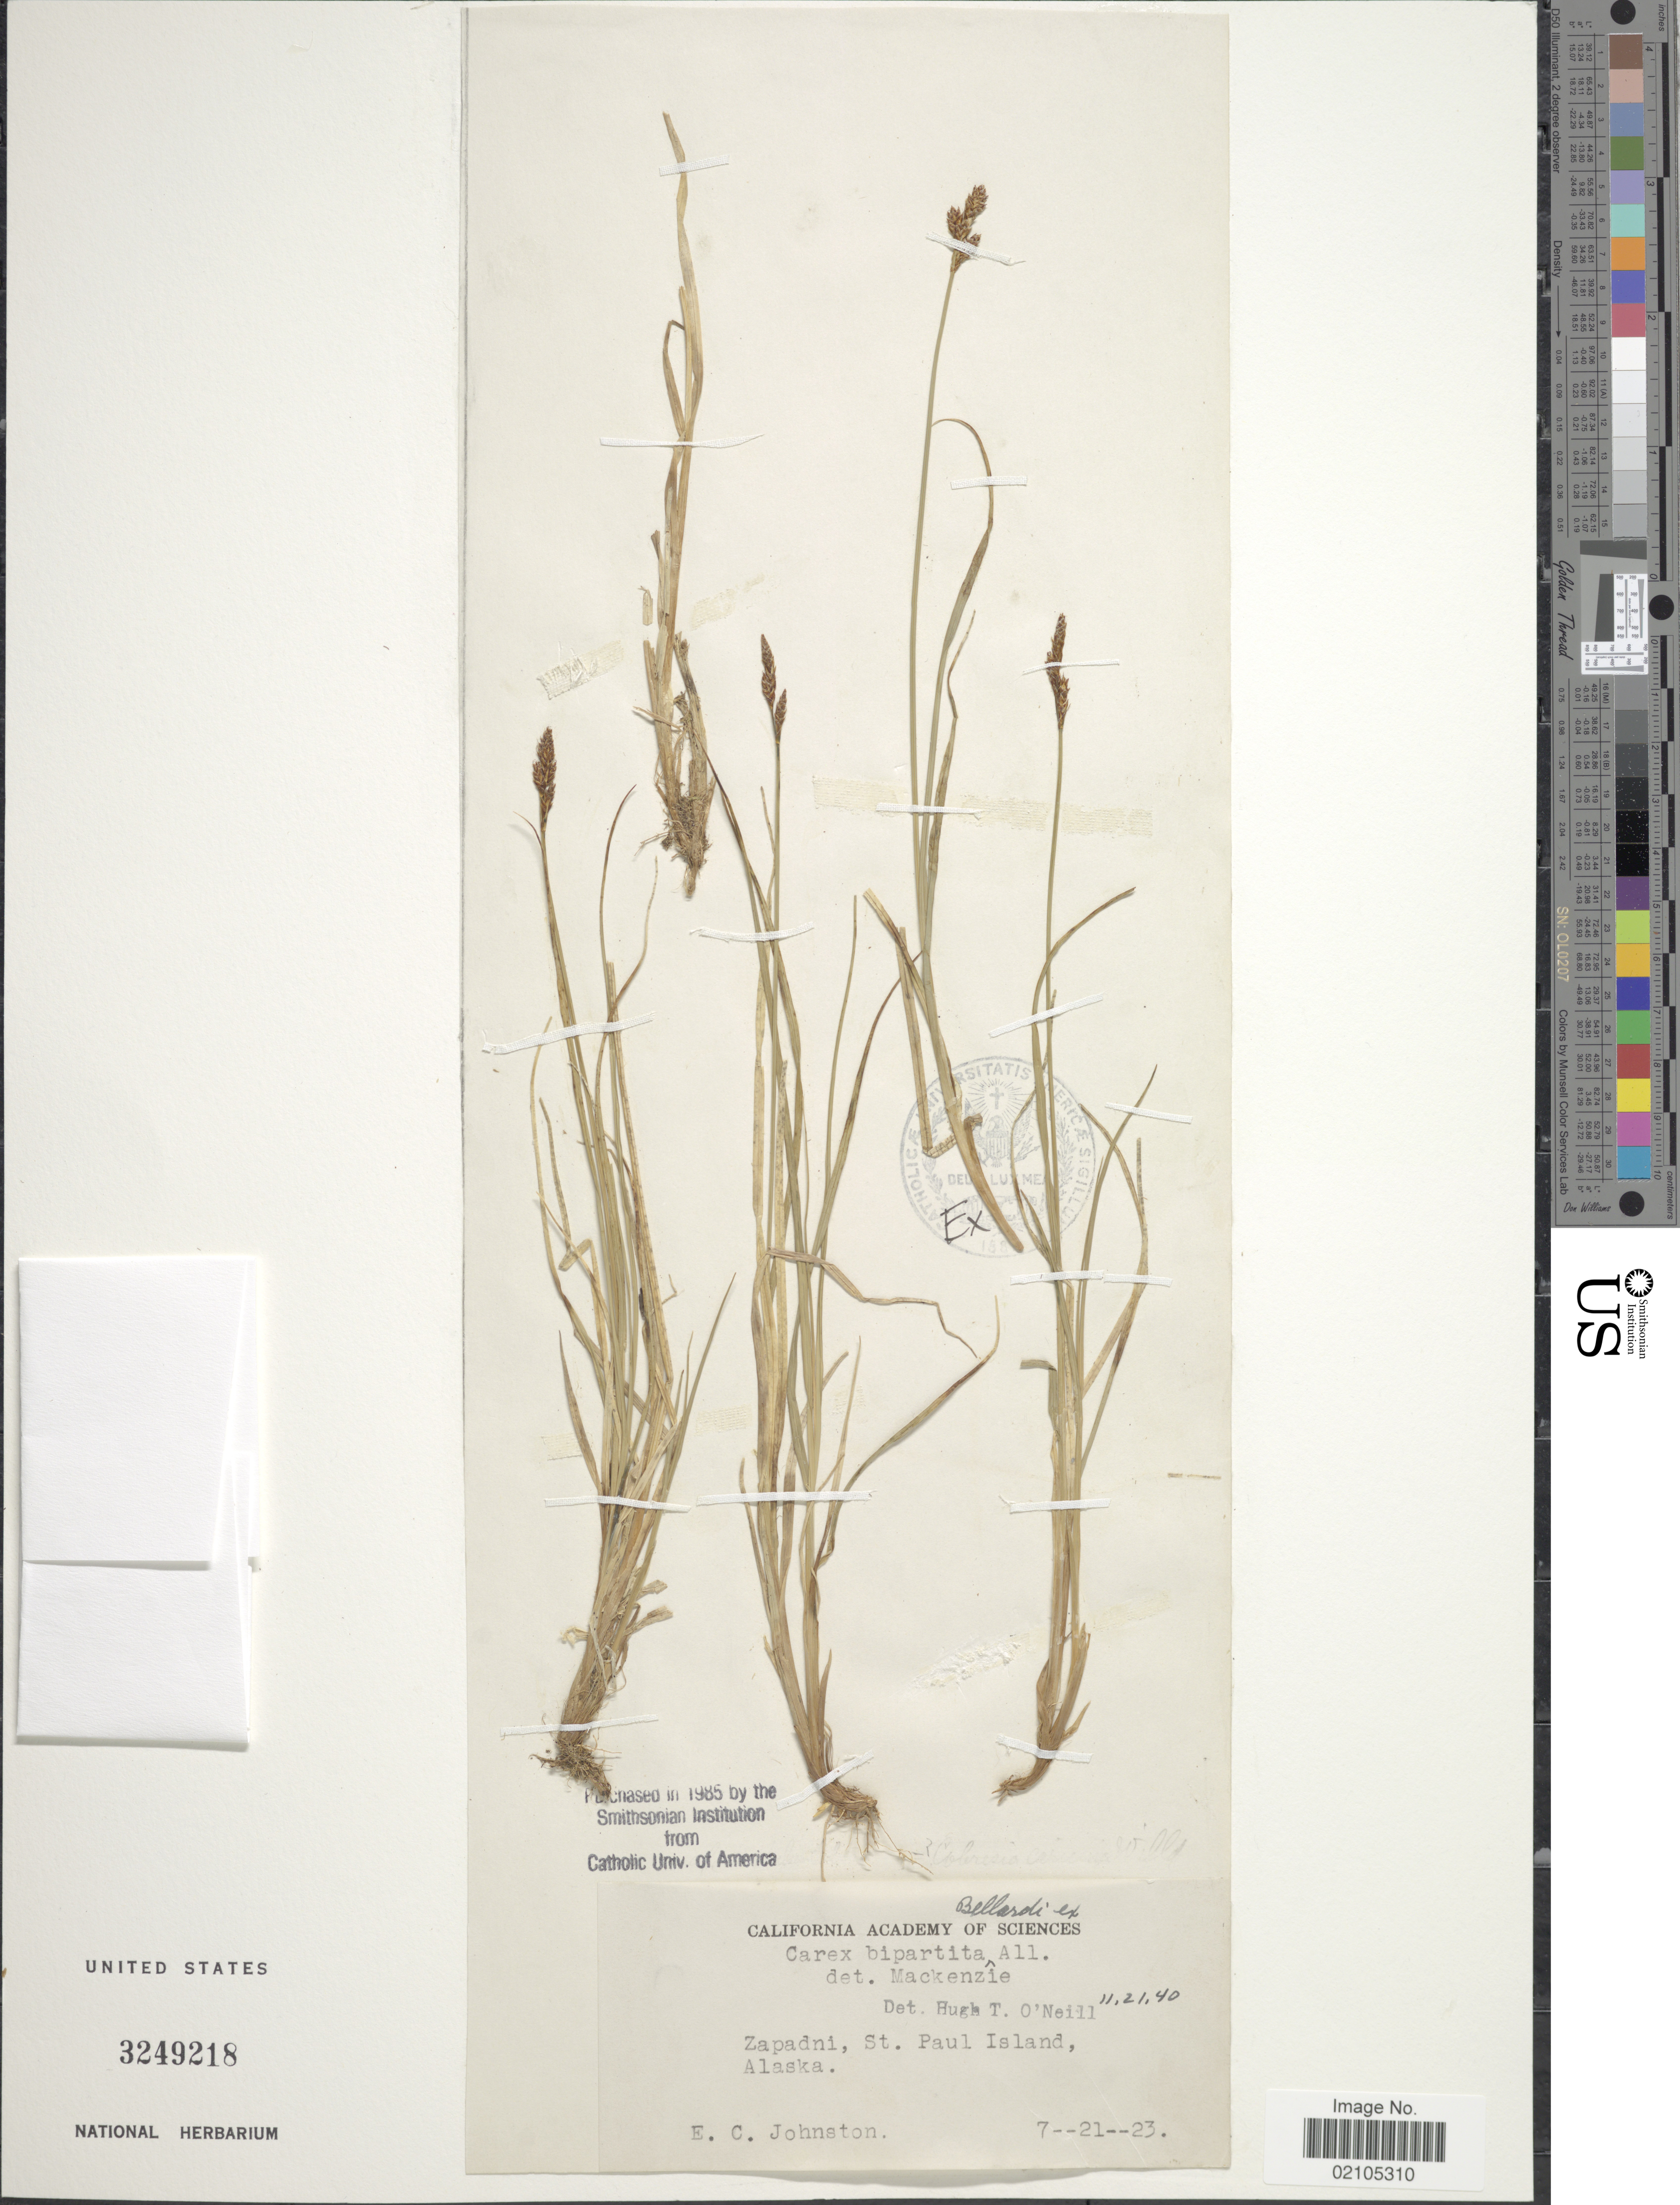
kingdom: Plantae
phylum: Tracheophyta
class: Liliopsida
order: Poales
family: Cyperaceae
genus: Carex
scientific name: Carex lachenalii subsp. lachenalii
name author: Schkuhr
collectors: E. C. Johnston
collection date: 1923-07-21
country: United States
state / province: Alaska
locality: Zapadini, St. Paul Island, Alaska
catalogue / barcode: US 3249218